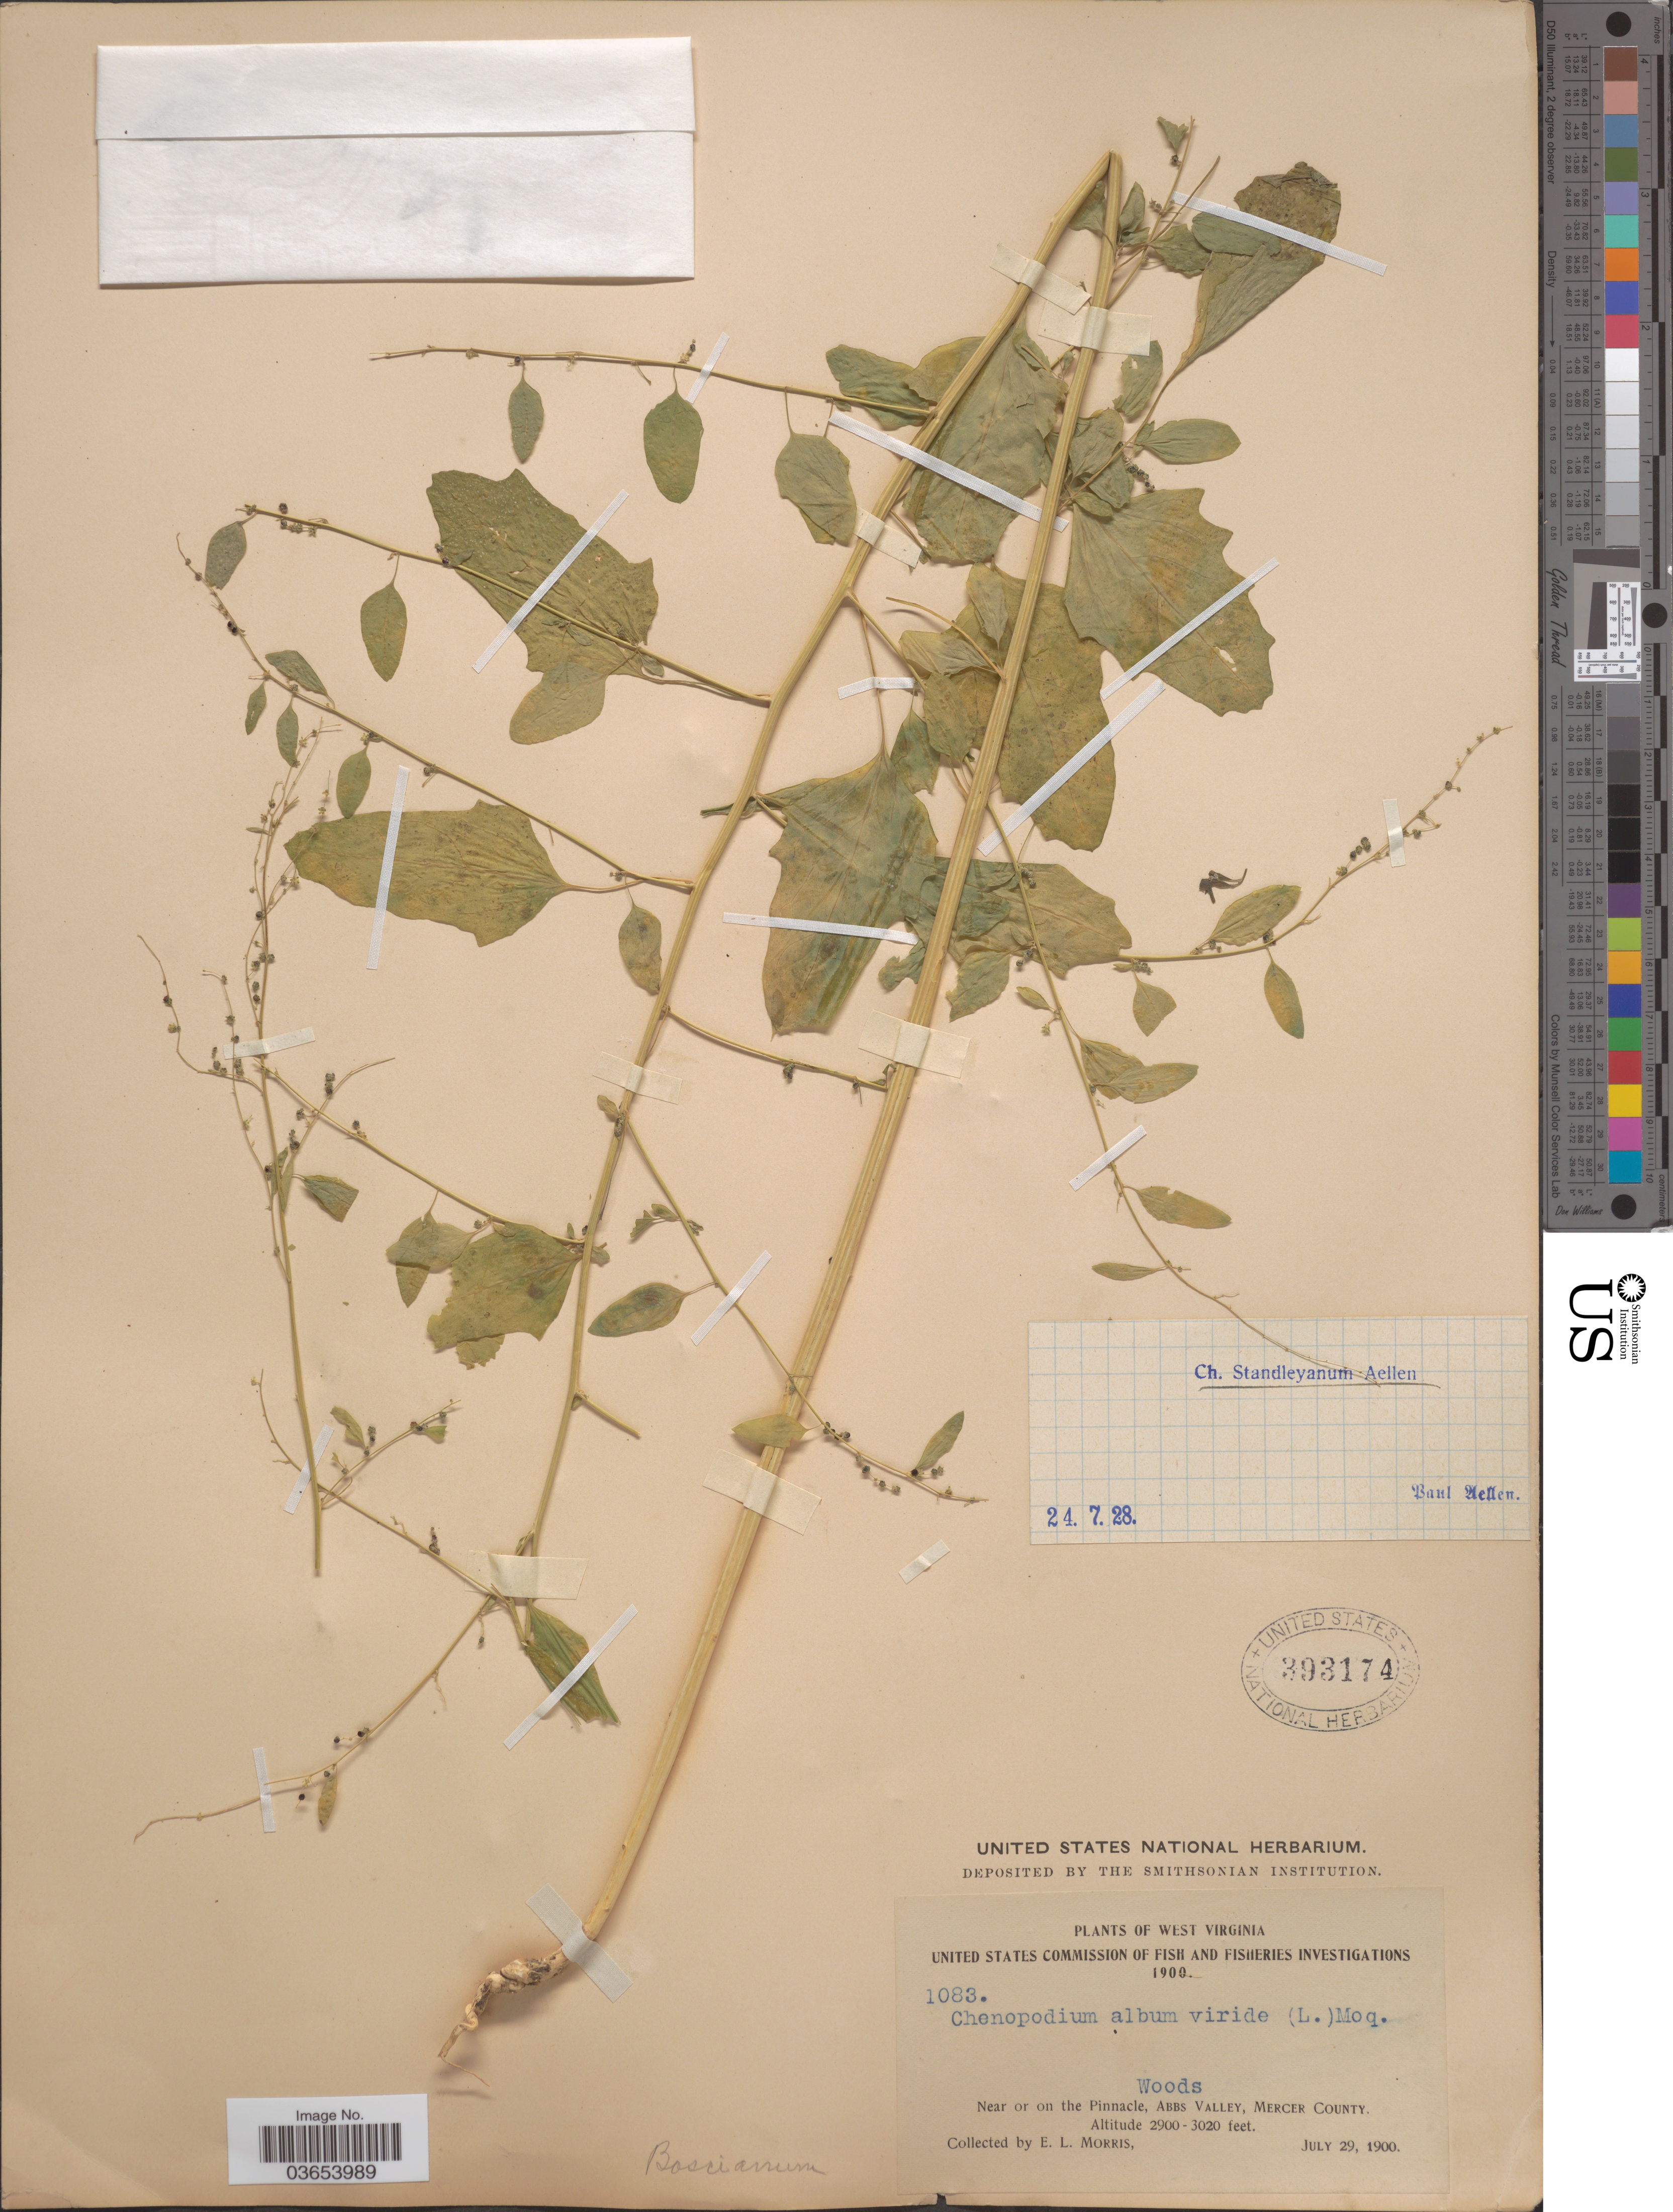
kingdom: Plantae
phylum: Tracheophyta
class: Magnoliopsida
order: Caryophyllales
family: Amaranthaceae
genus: Chenopodium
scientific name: Chenopodium standleyanum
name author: Aellen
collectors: E. Morris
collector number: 1083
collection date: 1900-07-29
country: United States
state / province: West Virginia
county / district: Mercer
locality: Near or on the Pinnacle, Abbs Valley, Mercer County.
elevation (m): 884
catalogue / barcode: US 393174